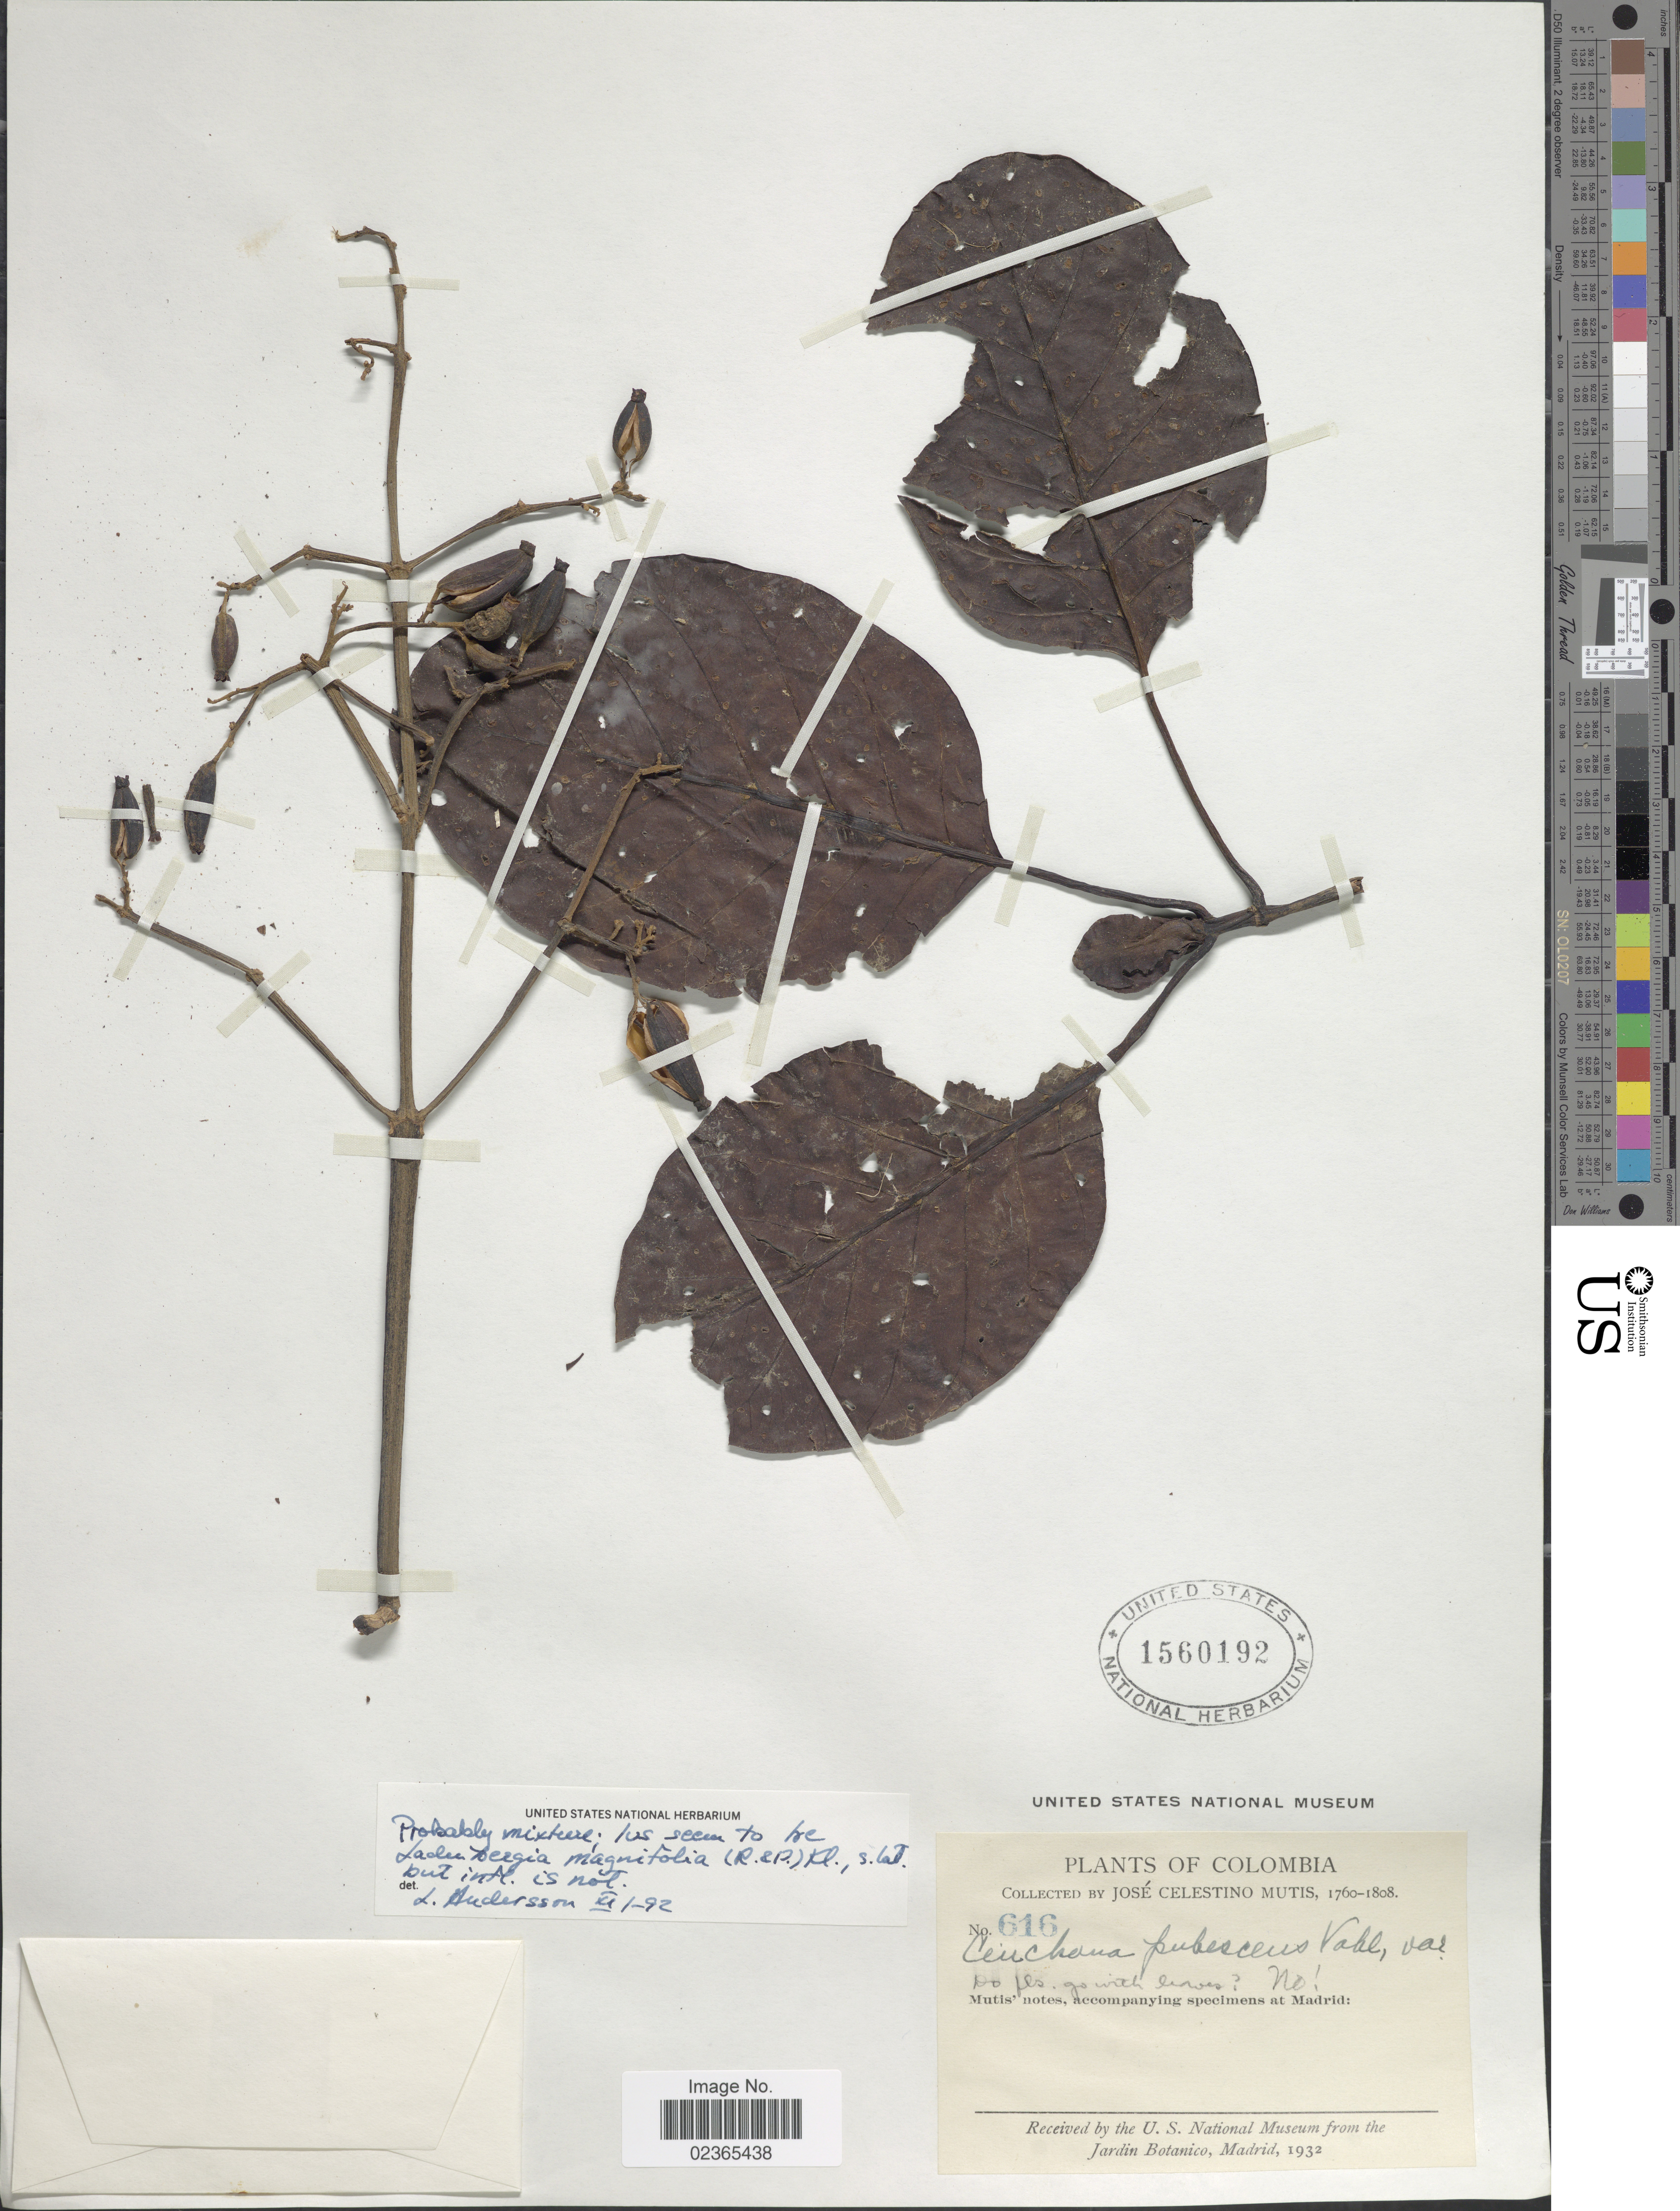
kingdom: Plantae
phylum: Tracheophyta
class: Magnoliopsida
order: Gentianales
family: Rubiaceae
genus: Ladenbergia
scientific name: Ladenbergia oblongifolia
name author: (Mutis) L. Andersson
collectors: J. C. B. Mutis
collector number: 616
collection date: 1760/1808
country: Colombia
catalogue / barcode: US 1560192